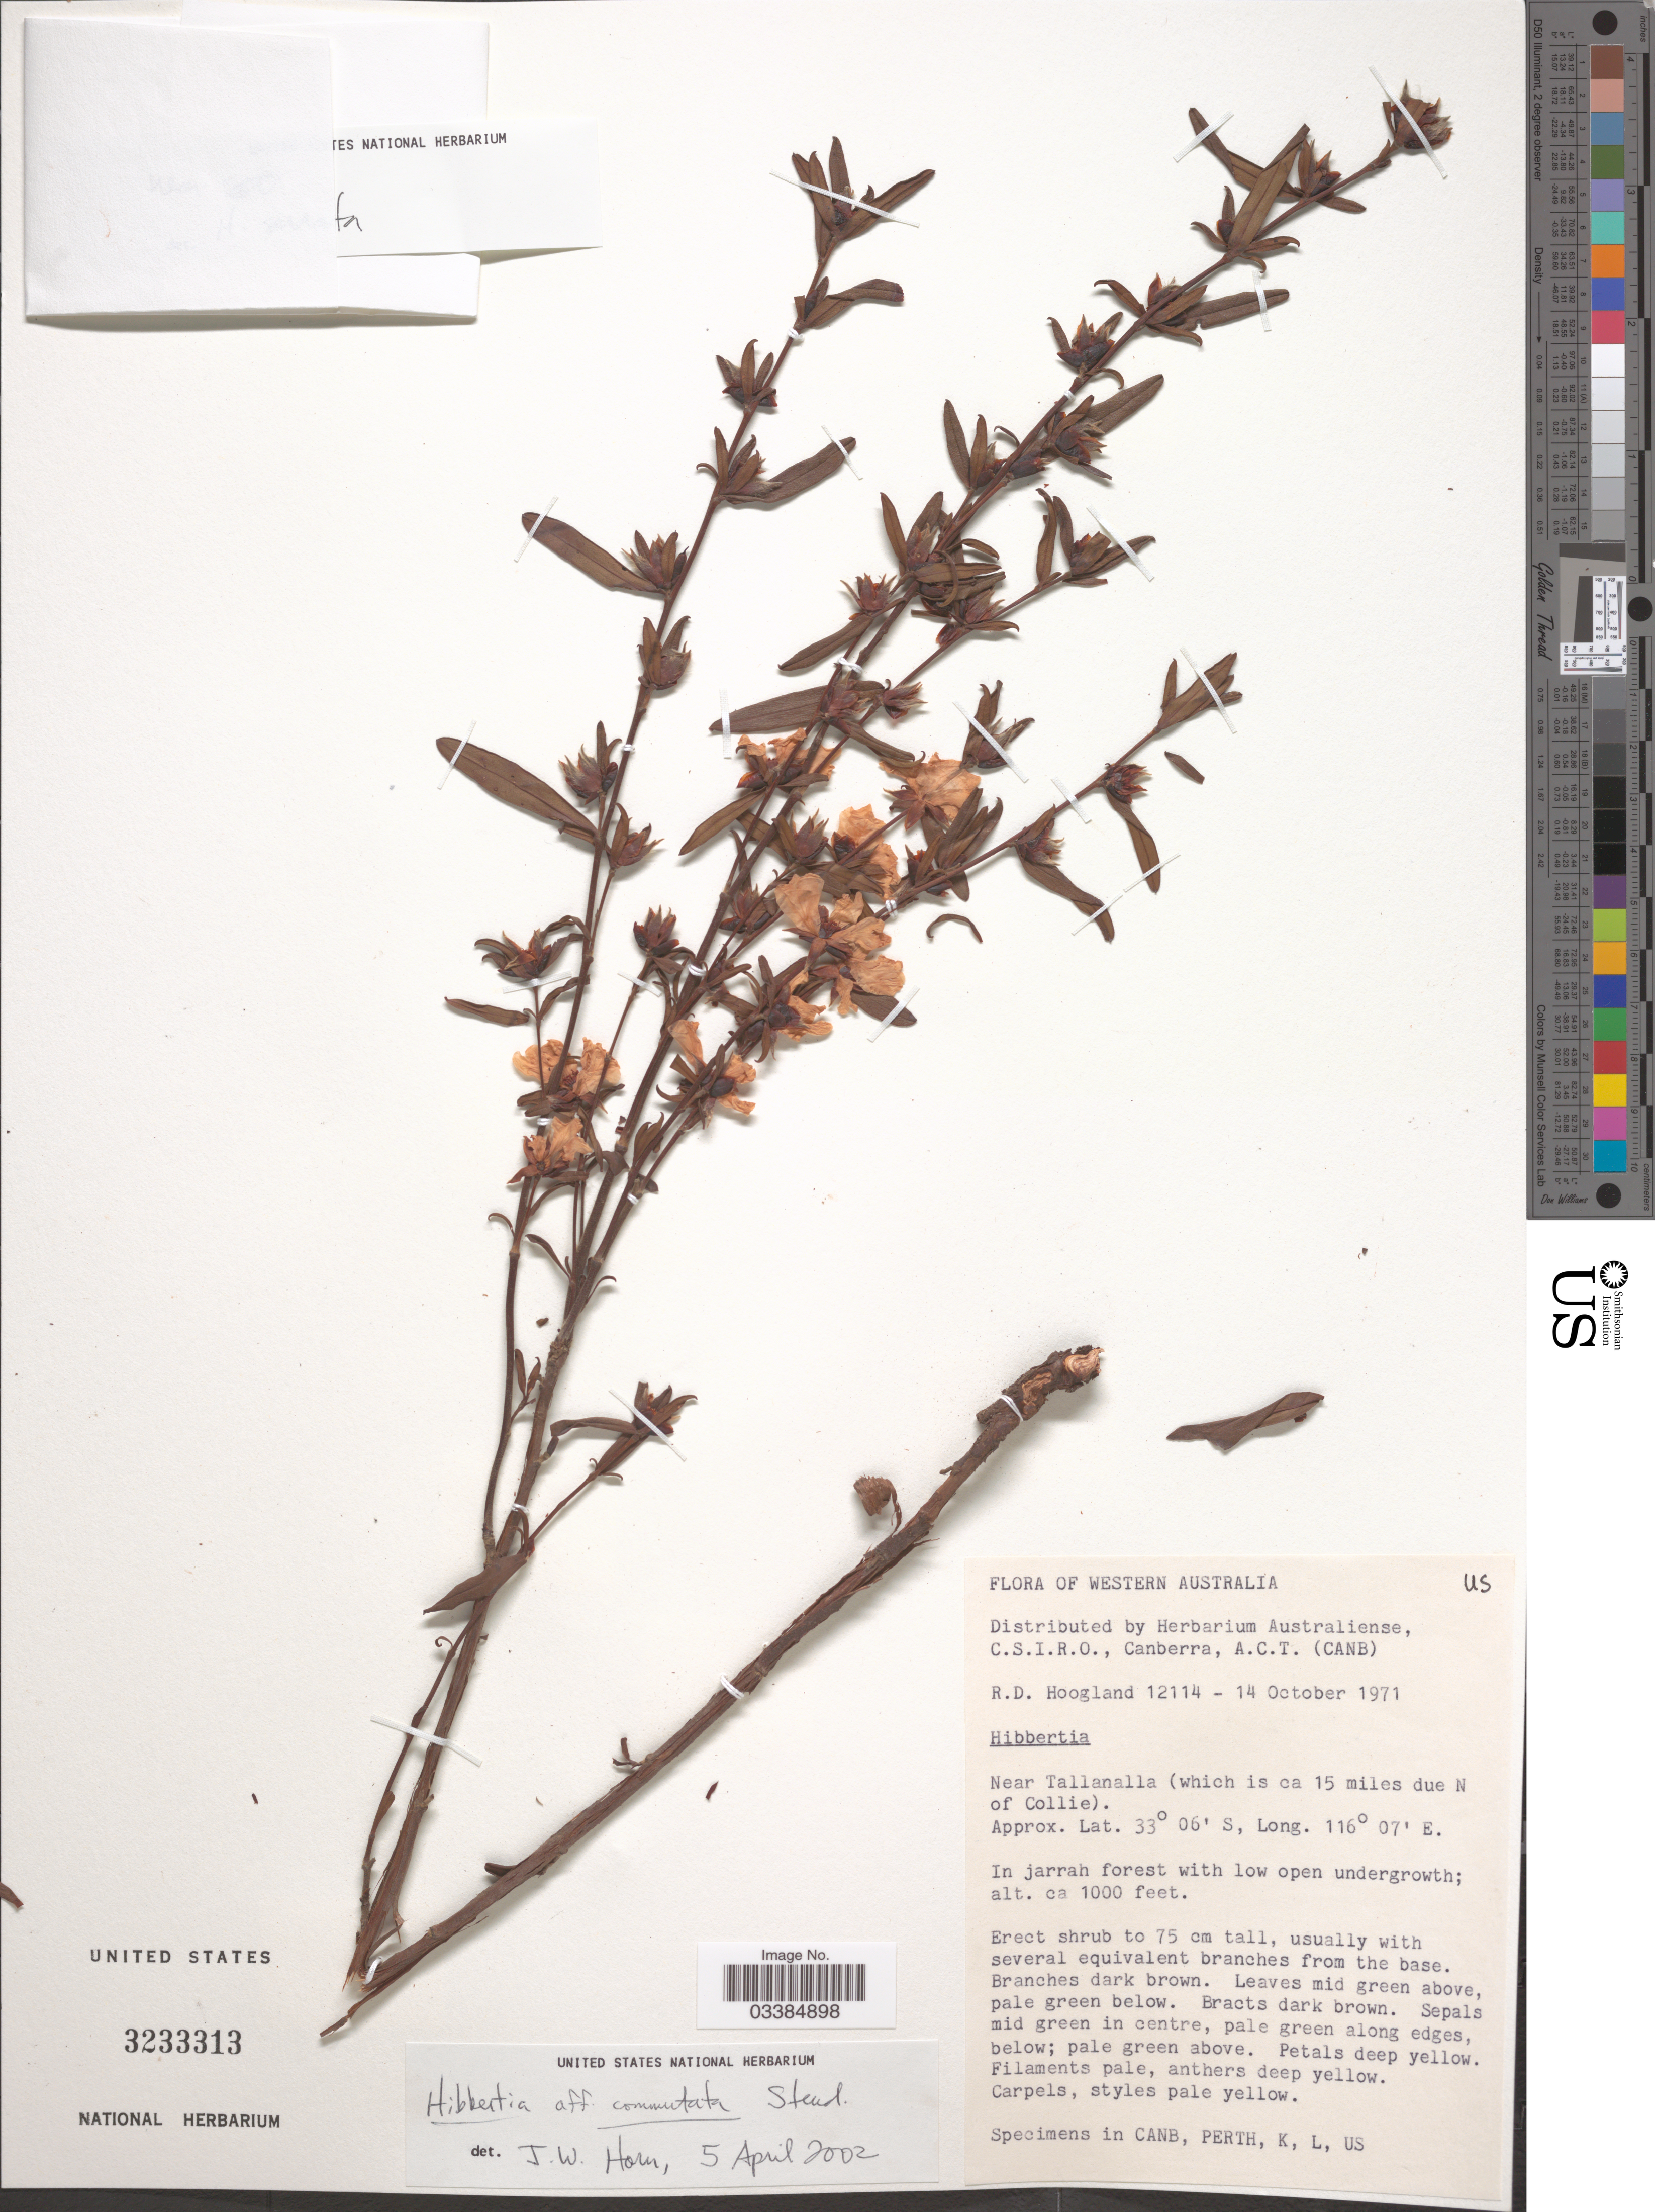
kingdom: Plantae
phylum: Tracheophyta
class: Magnoliopsida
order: Dilleniales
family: Dilleniaceae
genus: Hibbertia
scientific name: Hibbertia commutata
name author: Hook.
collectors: R. D. Hoogland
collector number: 12114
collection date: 1971-10-14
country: Australia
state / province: Western Australia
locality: Near Tallanalla (which is ca 15 miles due N of Collie).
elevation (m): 305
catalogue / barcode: US 3233313